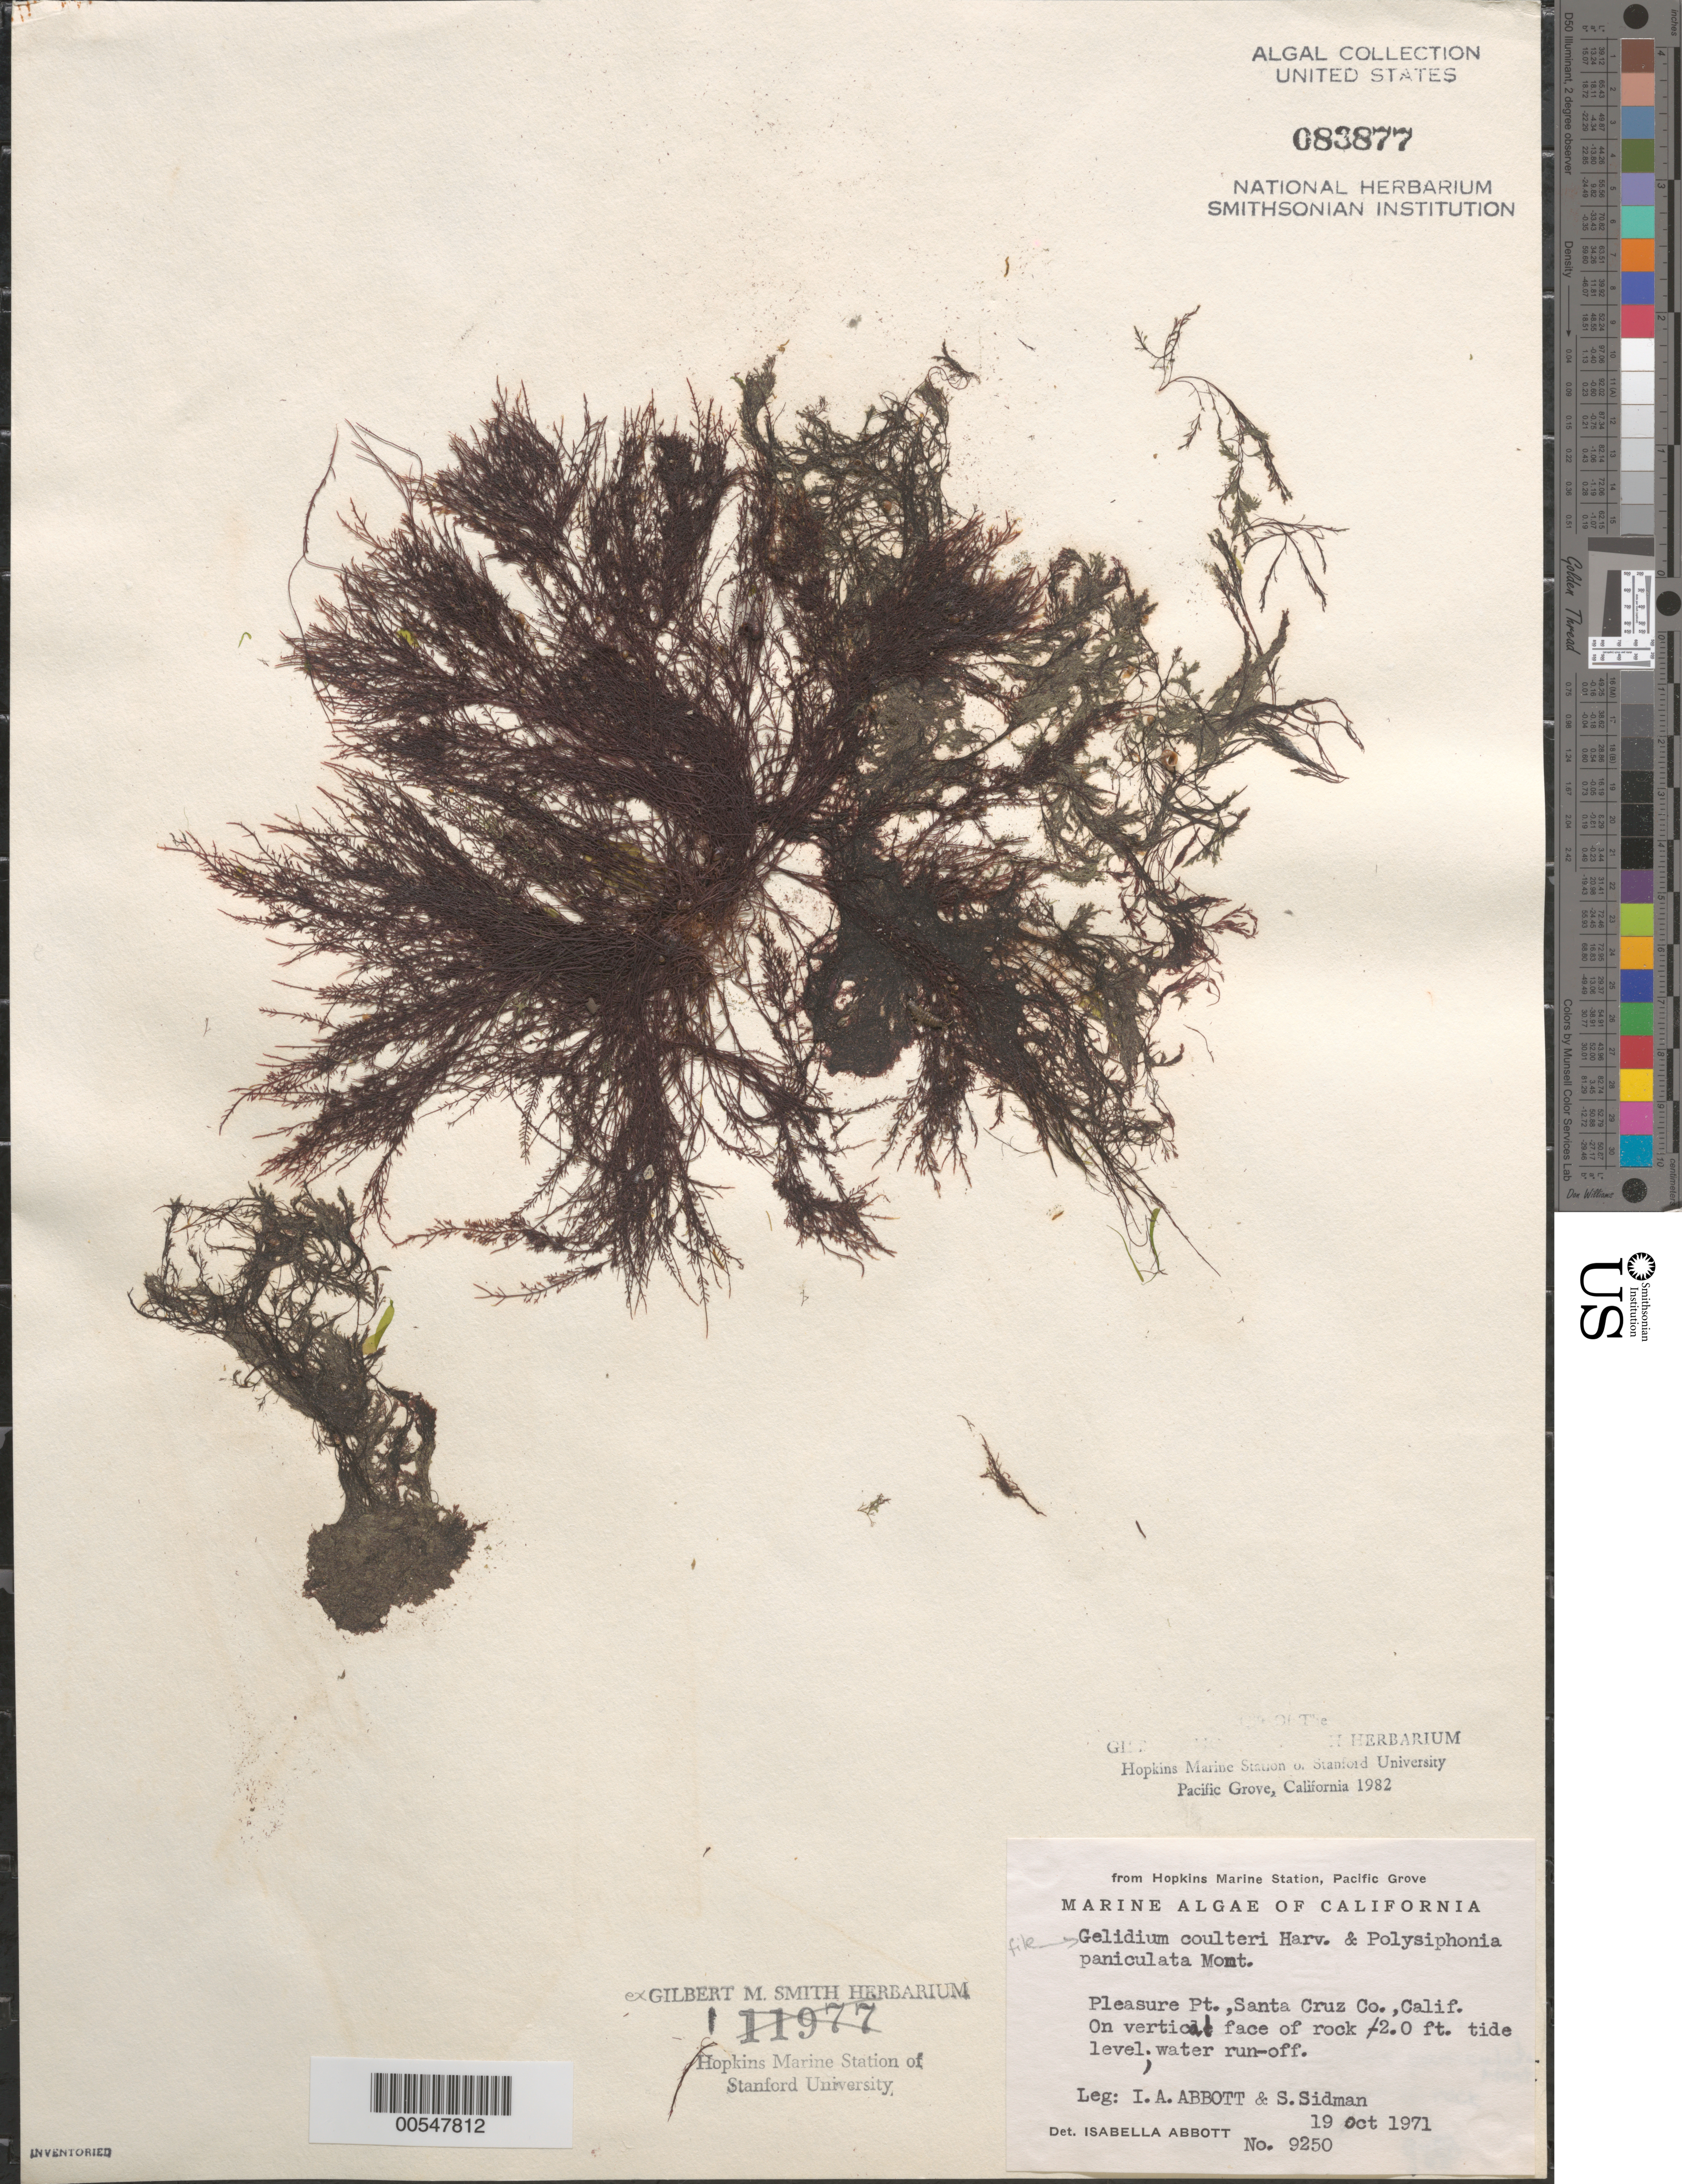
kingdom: Plantae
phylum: Rhodophyta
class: Florideophyceae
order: Gelidiales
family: Gelidiaceae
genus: Gelidium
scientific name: Gelidium coulteri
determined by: Abbott, Isabella A.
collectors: I. A. Abbott & S. Sidman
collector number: IAA 9250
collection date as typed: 19 Oct 1971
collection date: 1971-10-19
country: United States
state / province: California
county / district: Santa Cruz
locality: Pleasure Point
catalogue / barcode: US 83877